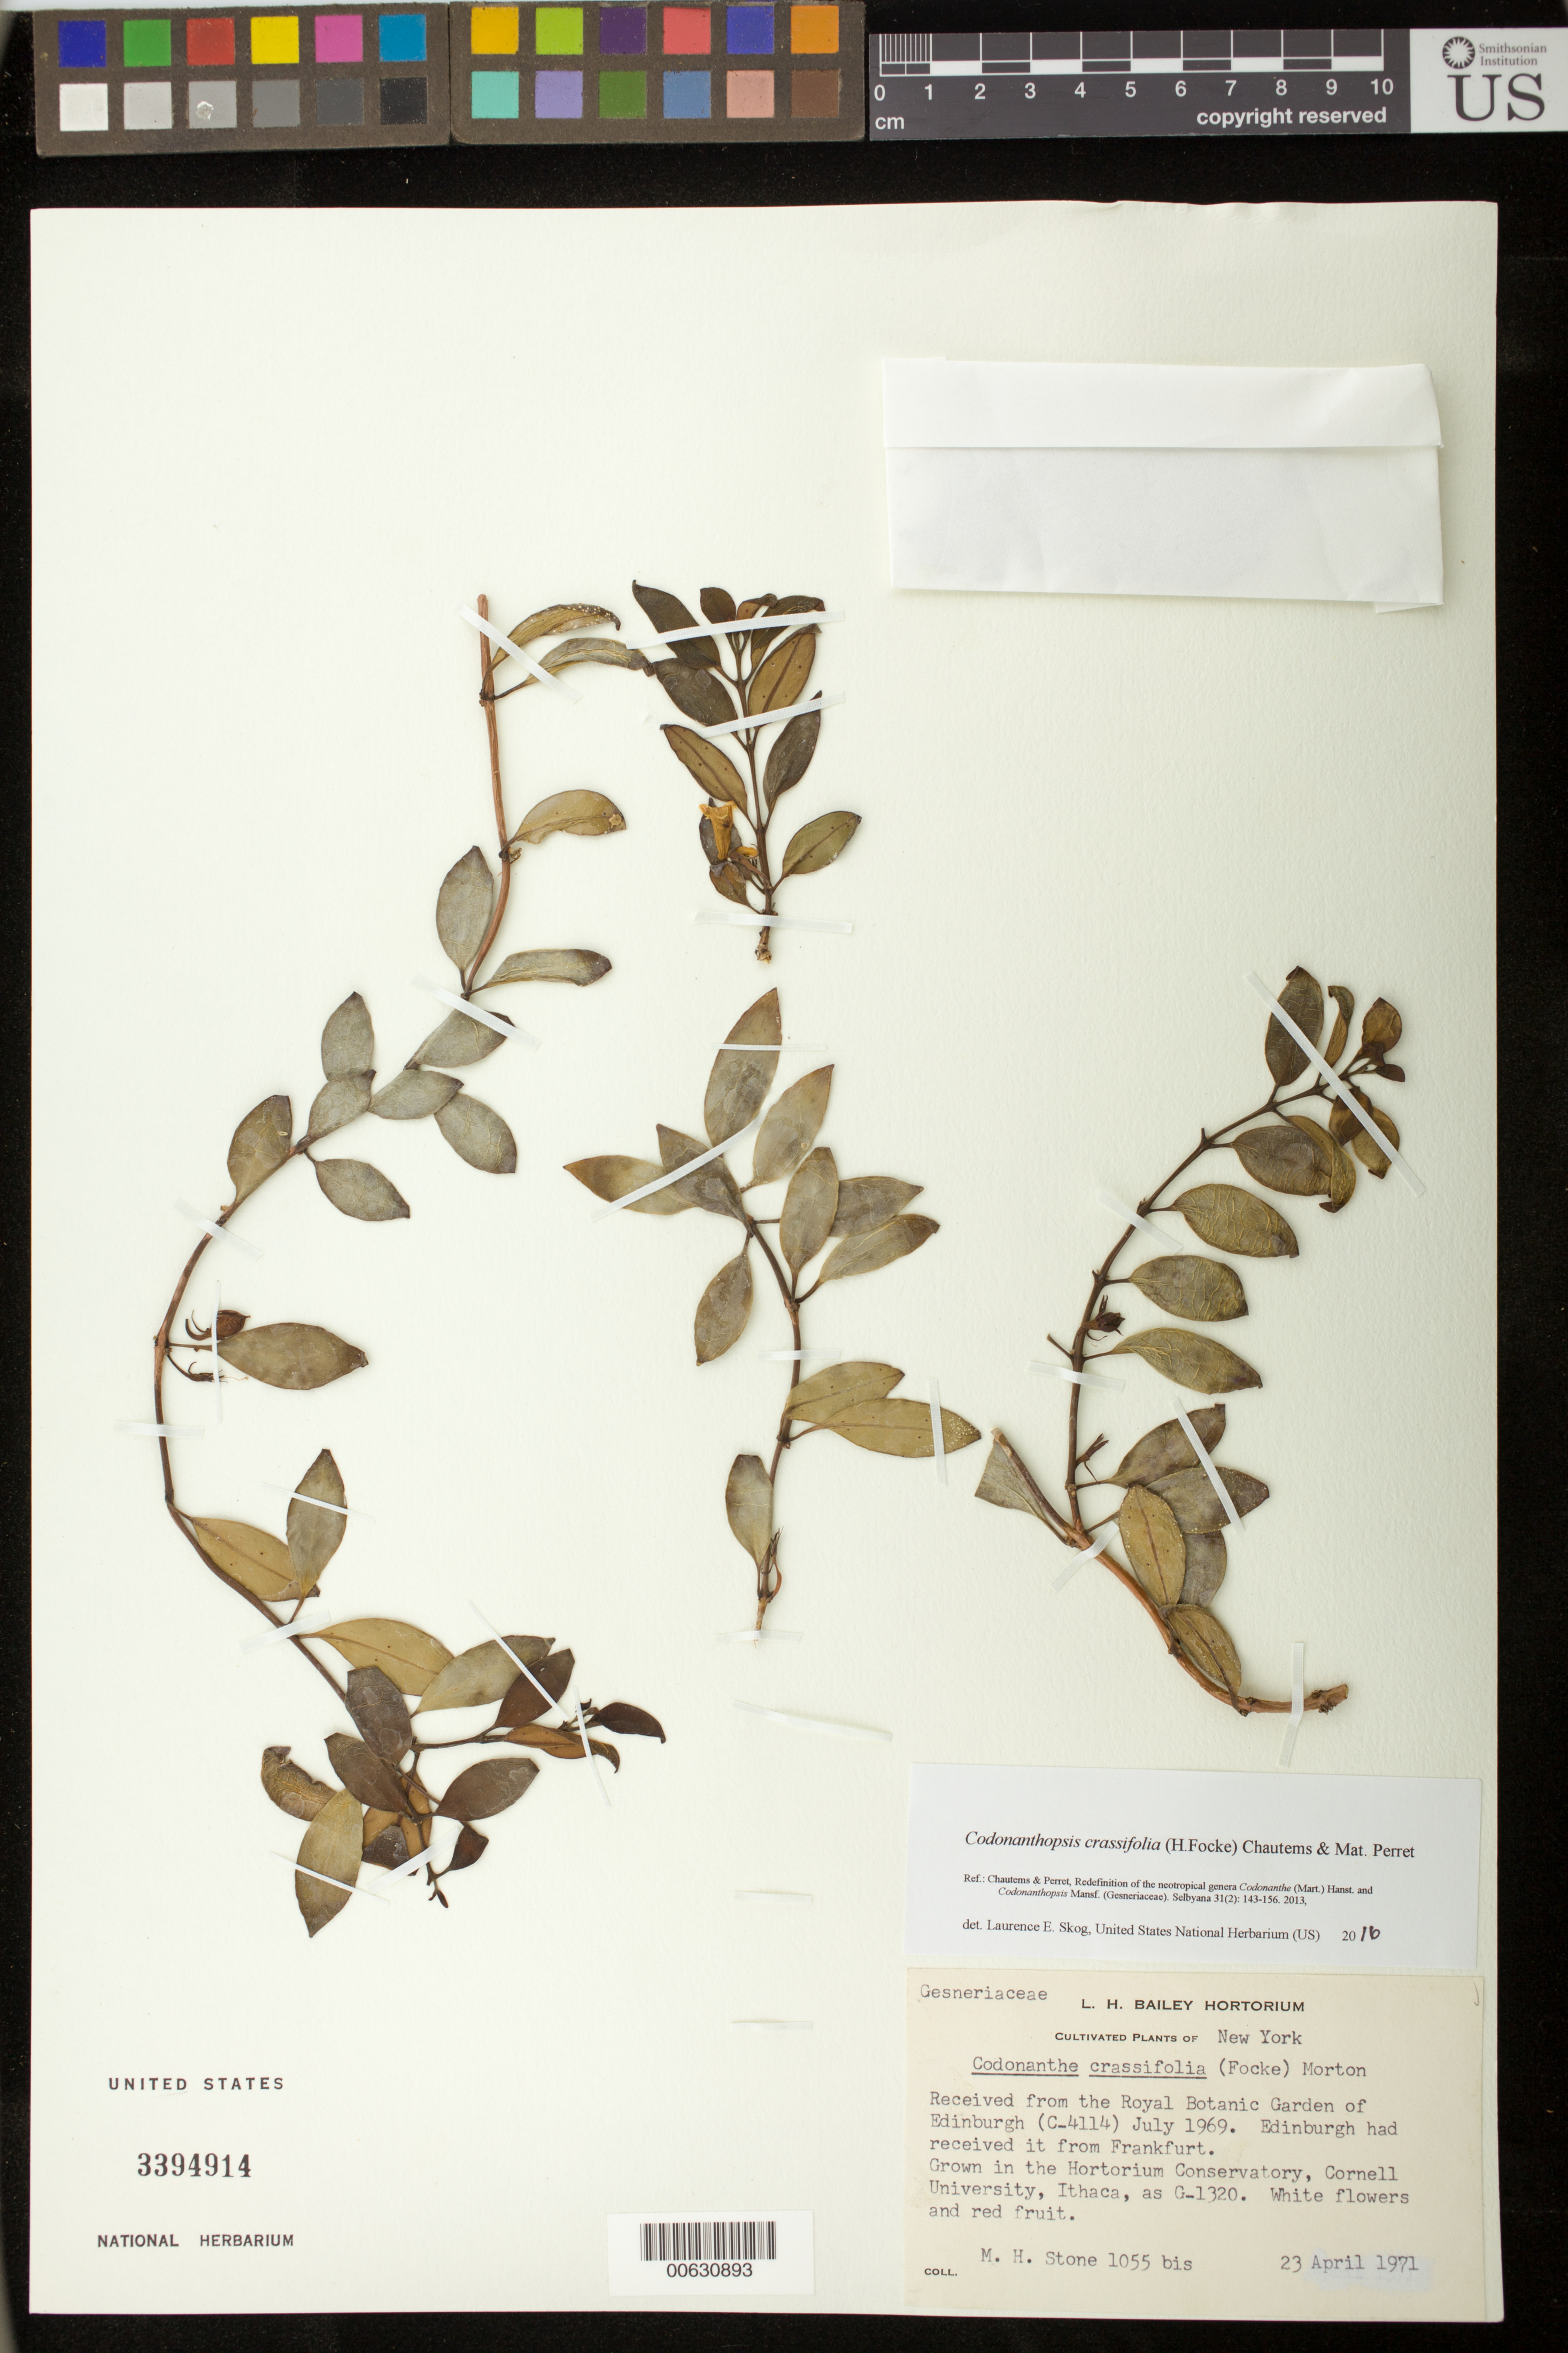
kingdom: Plantae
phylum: Tracheophyta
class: Magnoliopsida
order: Lamiales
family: Gesneriaceae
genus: Codonanthopsis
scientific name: Codonanthopsis crassifolia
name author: (H. Focke) Chautems & Mat.Perret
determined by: Skog, Laurence E.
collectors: M. Stone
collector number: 1055 bis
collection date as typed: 23 Apr 1971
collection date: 1971-04-23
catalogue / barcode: US 3394914